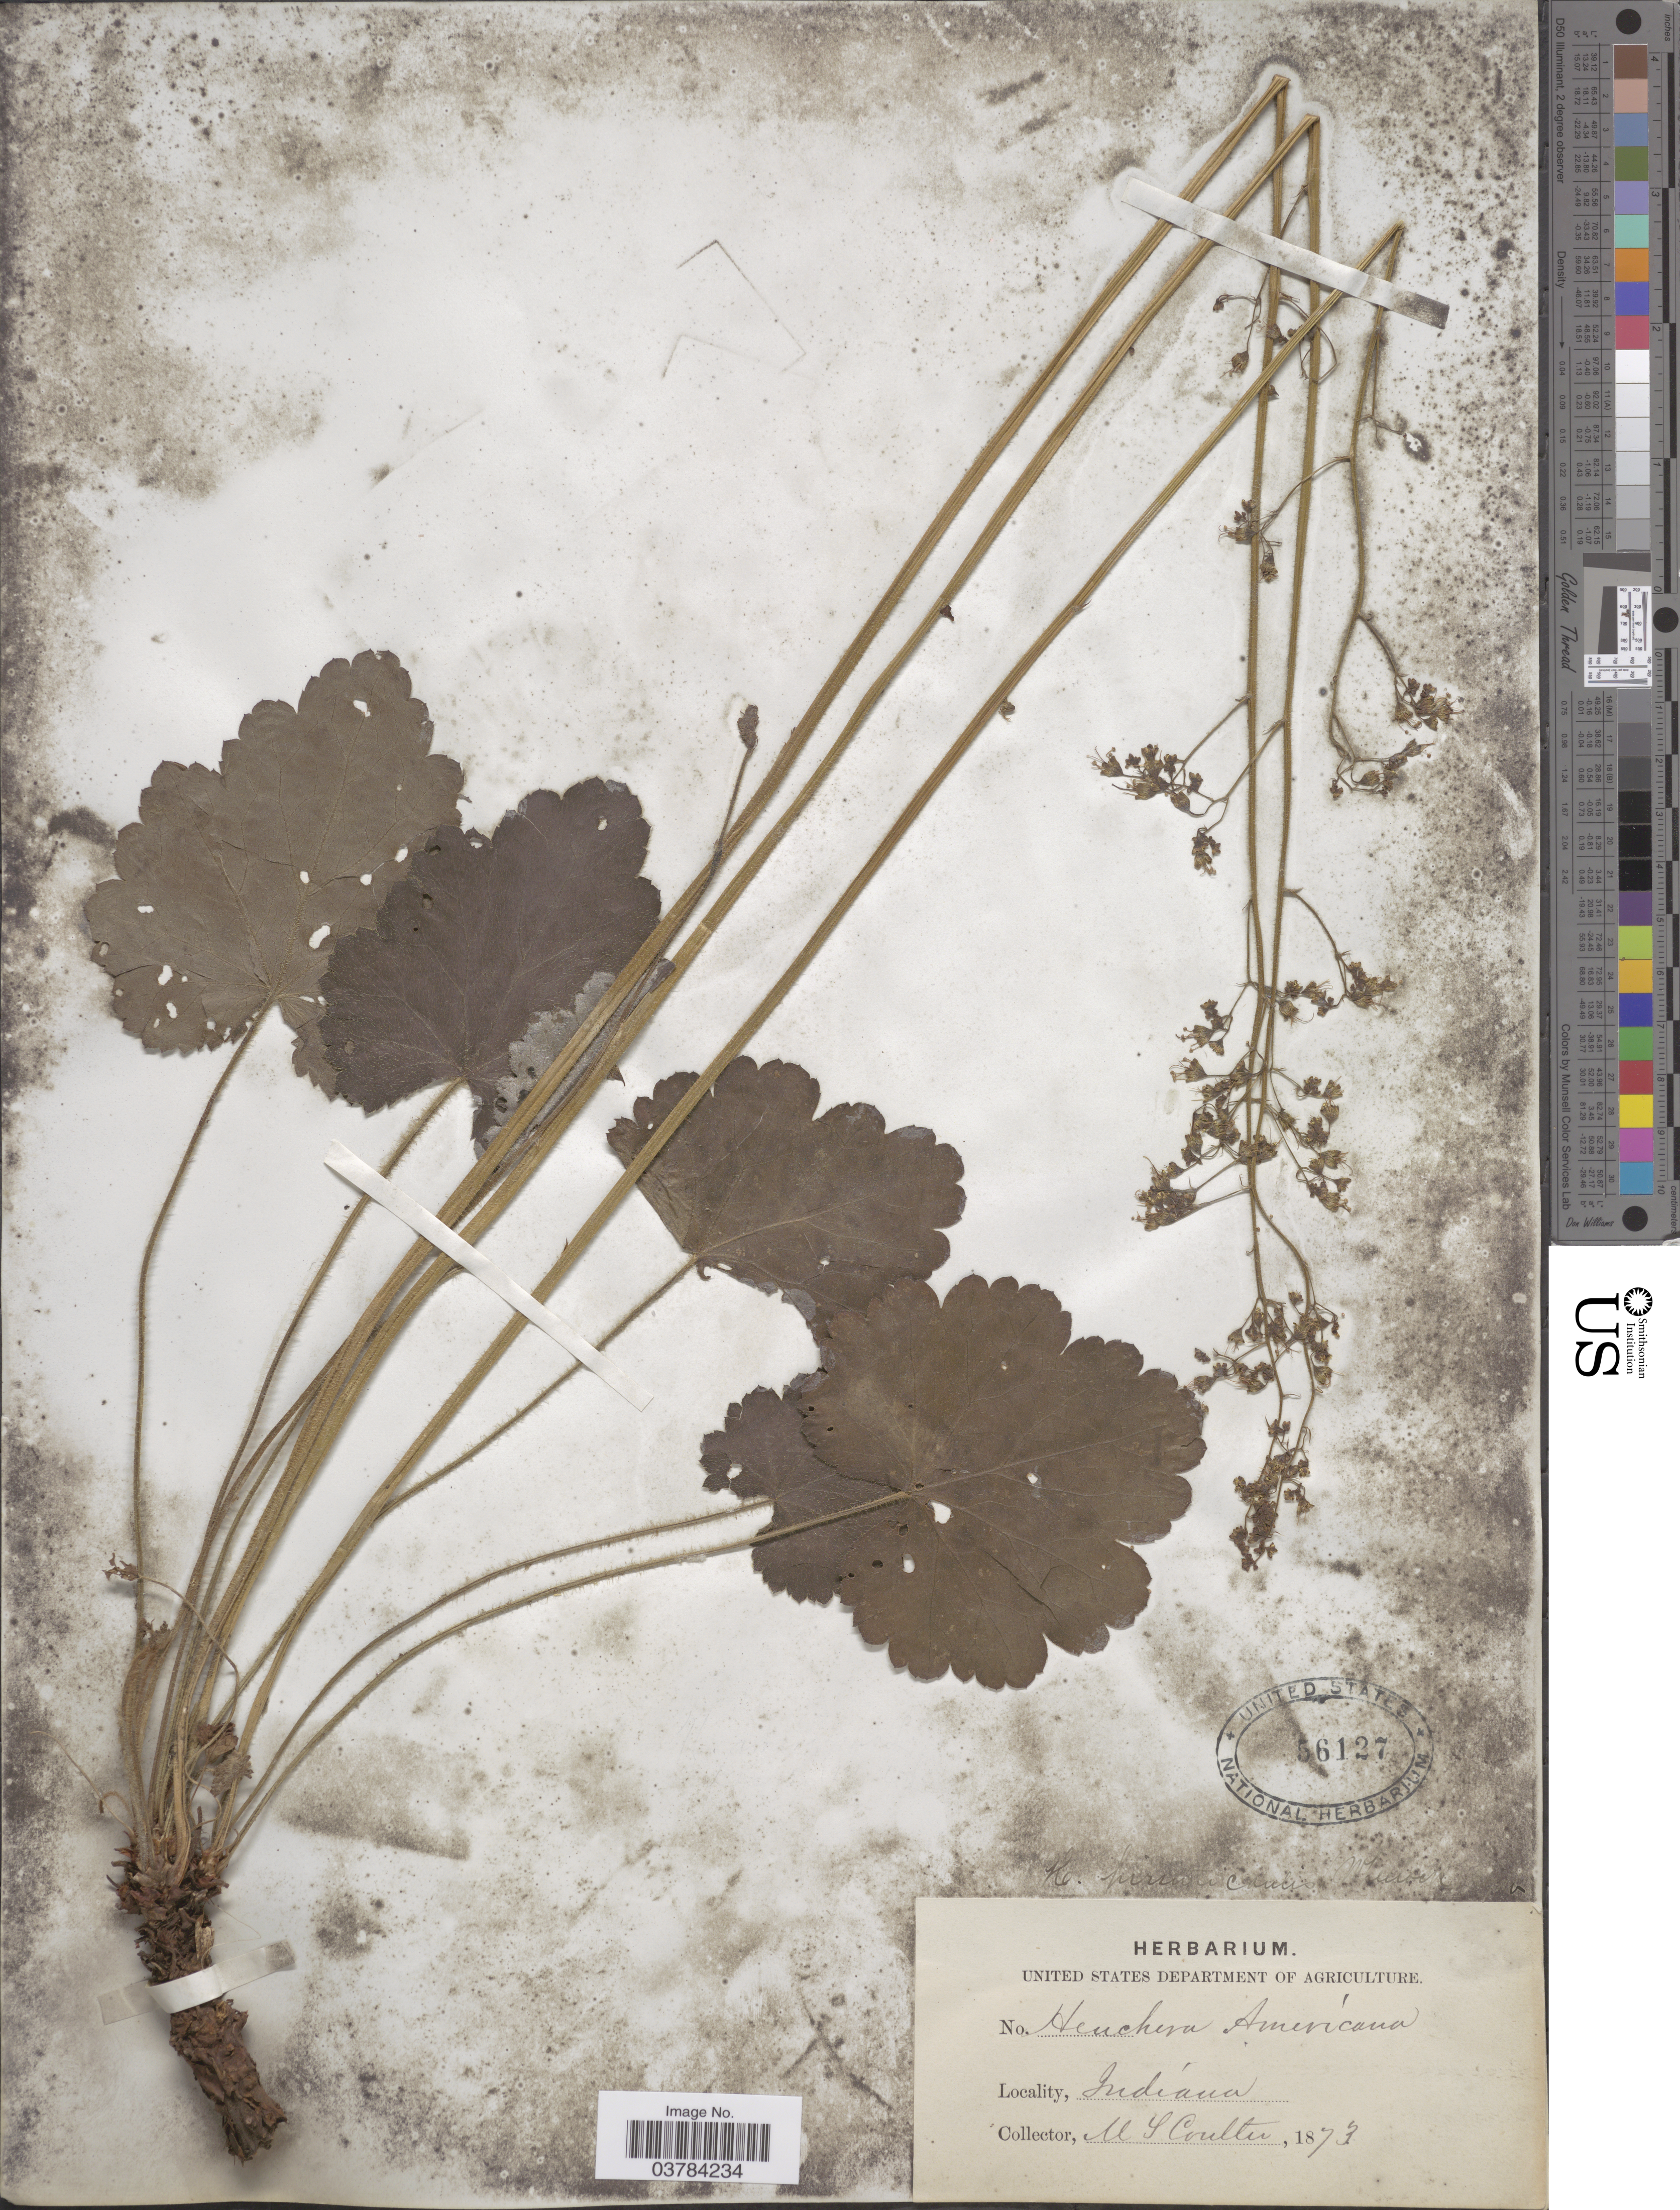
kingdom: Plantae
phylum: Tracheophyta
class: Magnoliopsida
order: Saxifragales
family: Saxifragaceae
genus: Heuchera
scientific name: Heuchera americana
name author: L.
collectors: M. Coulter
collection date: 1873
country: United States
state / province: Indiana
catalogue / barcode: US 56127